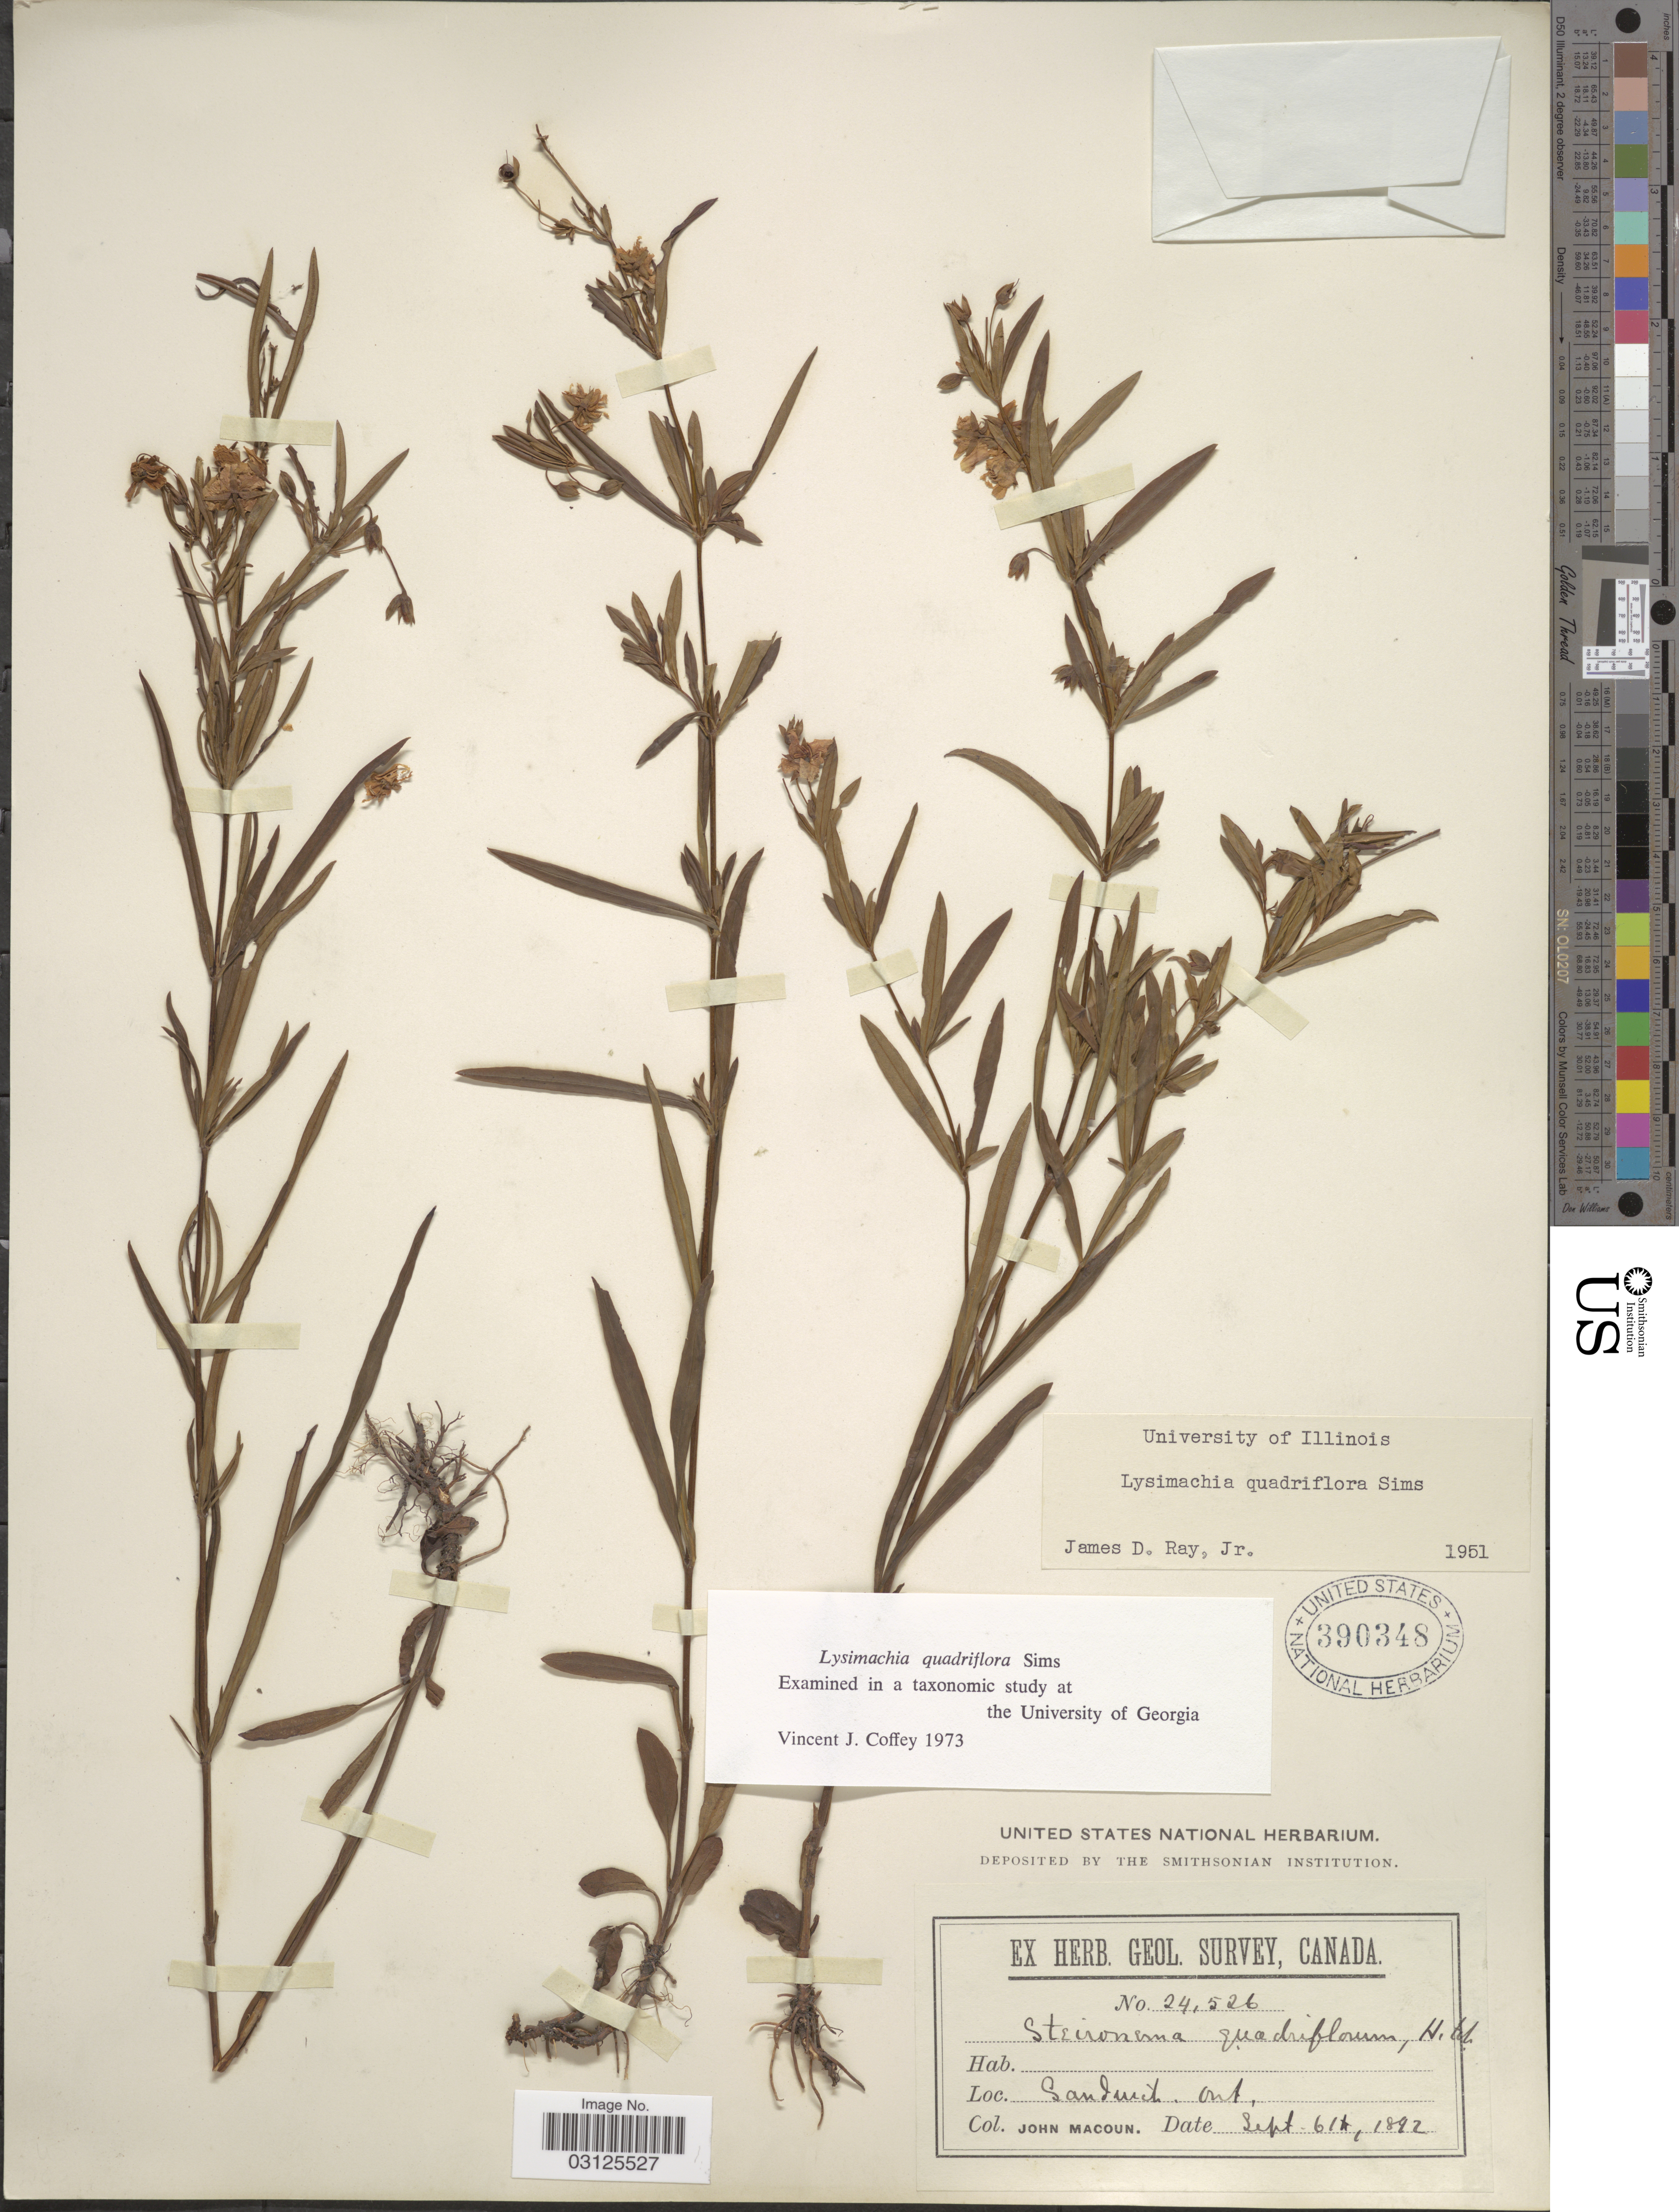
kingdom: Plantae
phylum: Tracheophyta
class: Magnoliopsida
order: Ericales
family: Primulaceae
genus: Lysimachia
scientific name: Lysimachia quadriflora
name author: Sims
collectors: J. Macoun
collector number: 24526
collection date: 1892-09-06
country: Canada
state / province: Ontario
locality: Sandwich. Ont.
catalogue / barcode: US 390348